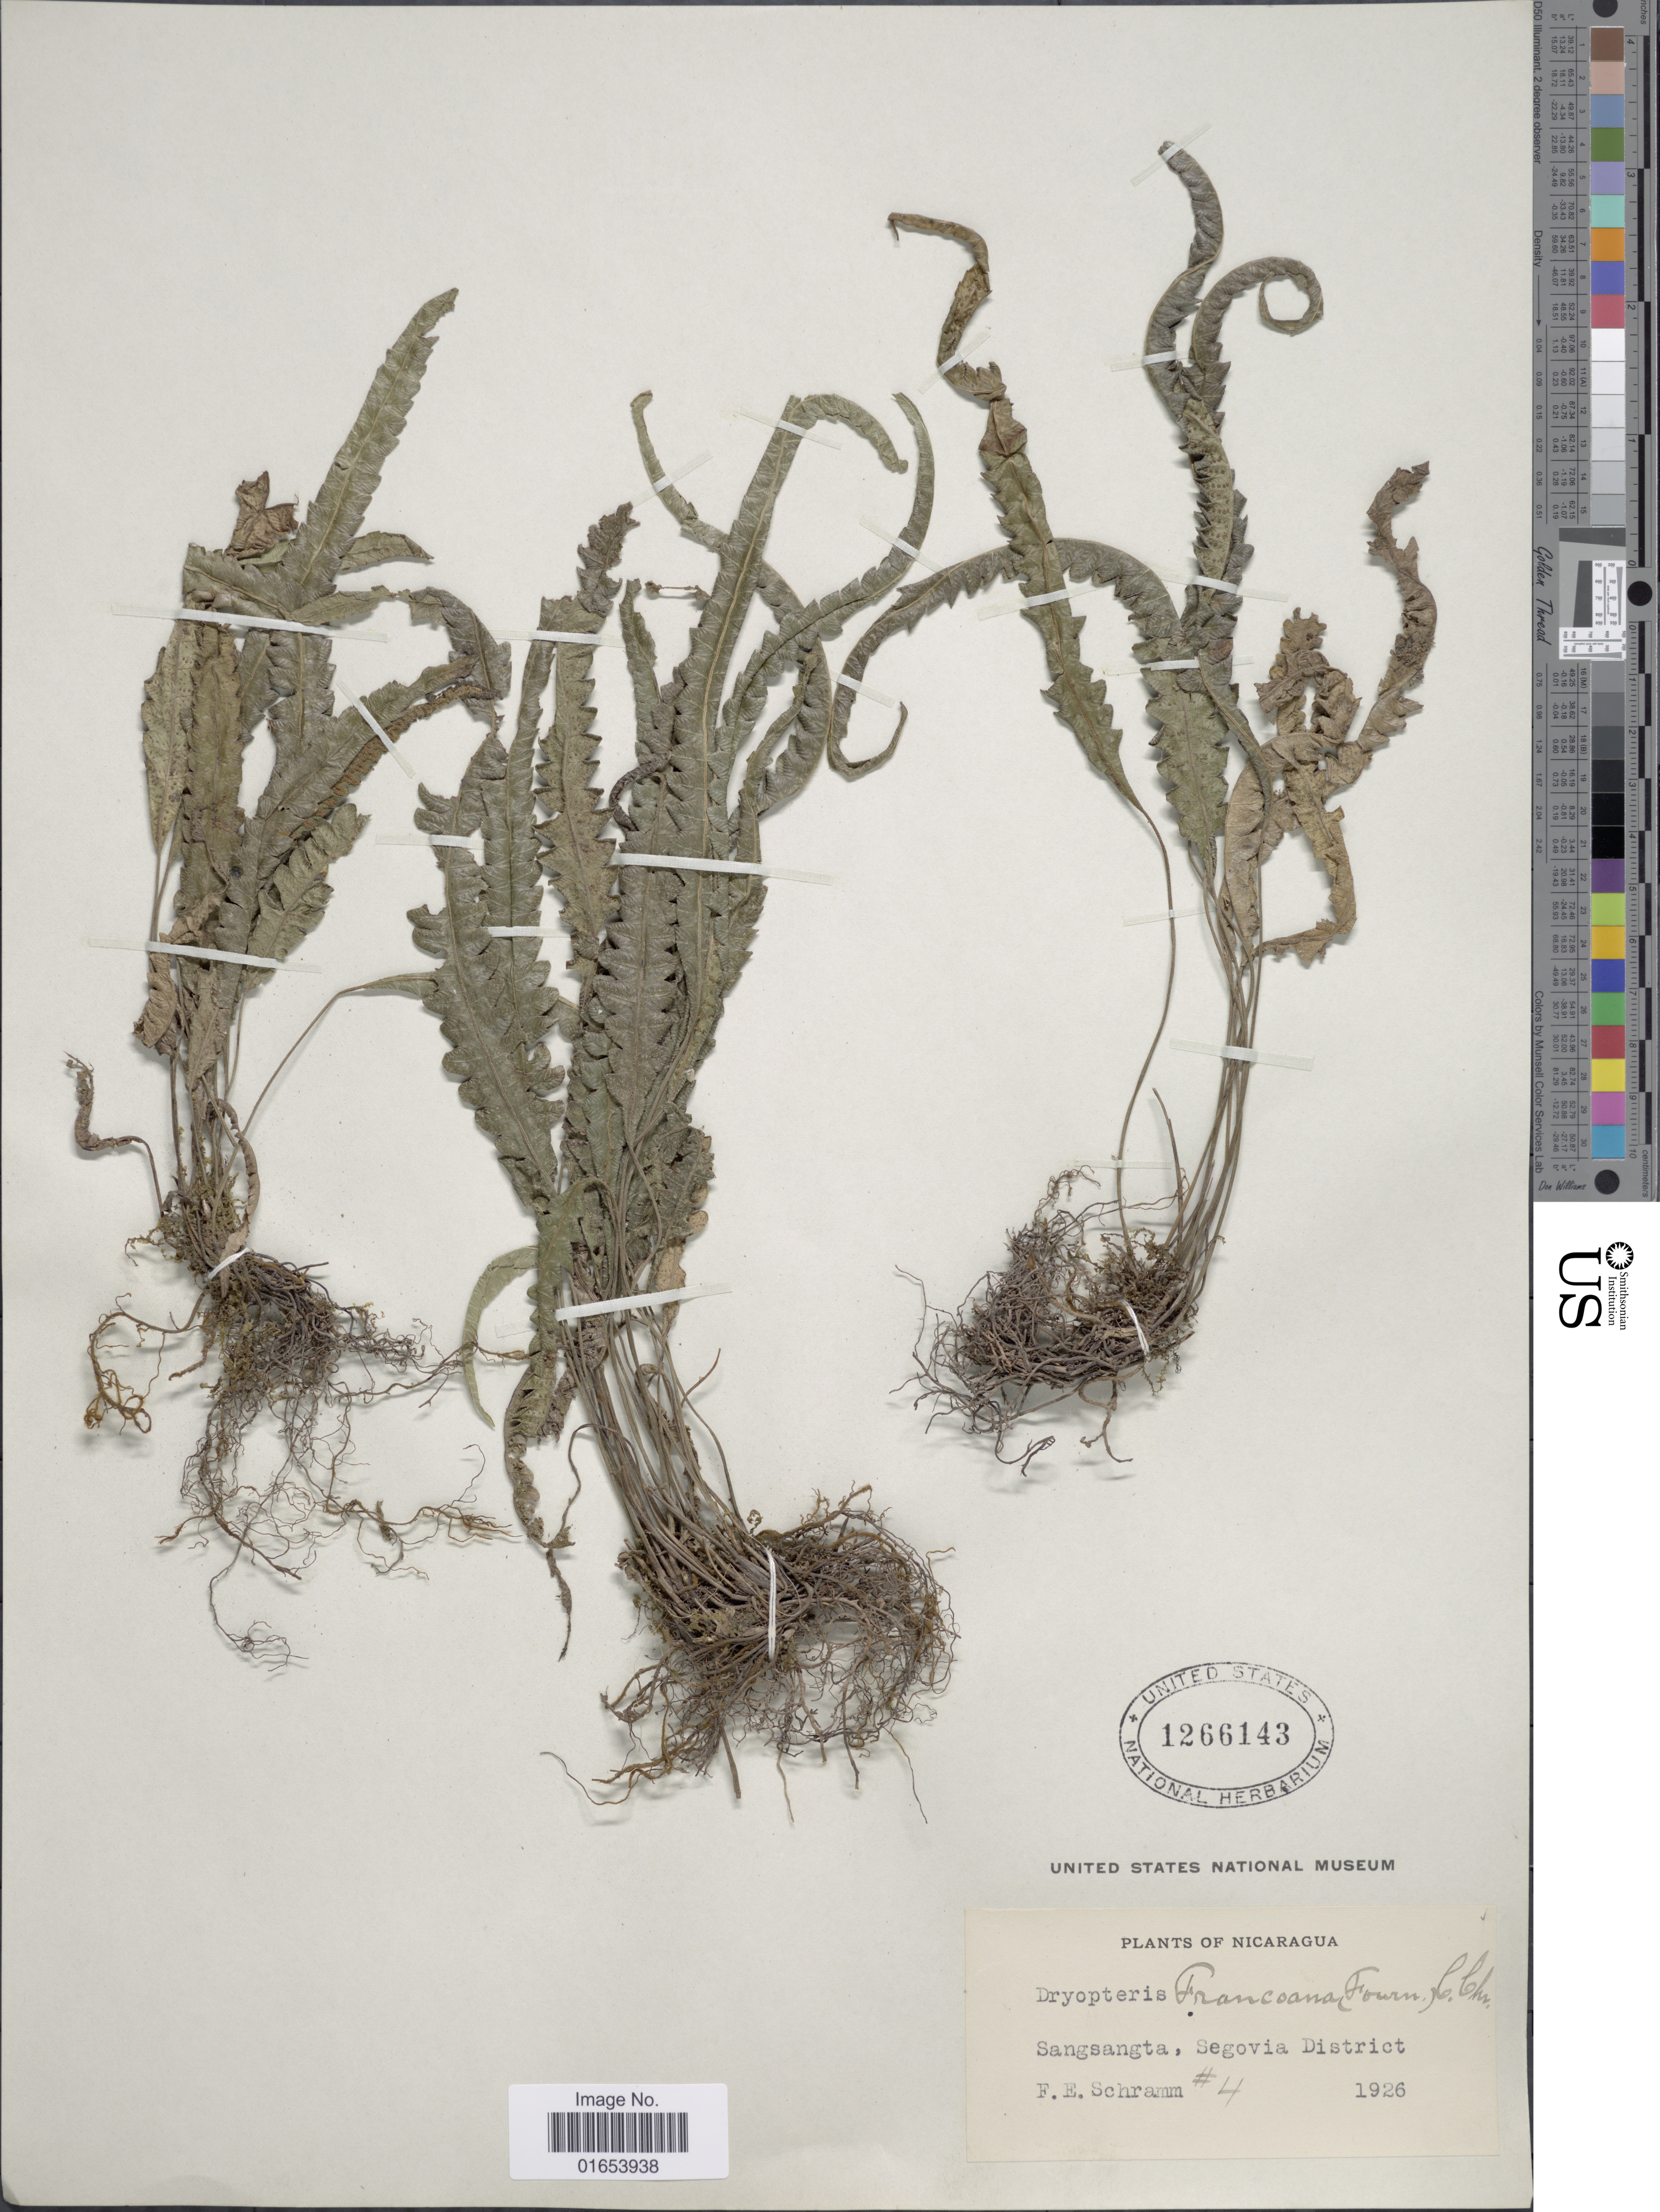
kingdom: Plantae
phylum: Tracheophyta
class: Polypodiopsida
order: Polypodiales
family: Thelypteridaceae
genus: Goniopteris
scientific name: Goniopteris francoana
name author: (E. Fourn.) Á. Löve & D. Löve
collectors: F. E. Schramm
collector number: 4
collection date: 1926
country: Nicaragua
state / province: Nueva Segovia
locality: Sangsangta, Segovia District, Nicaragua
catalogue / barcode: US 1266143